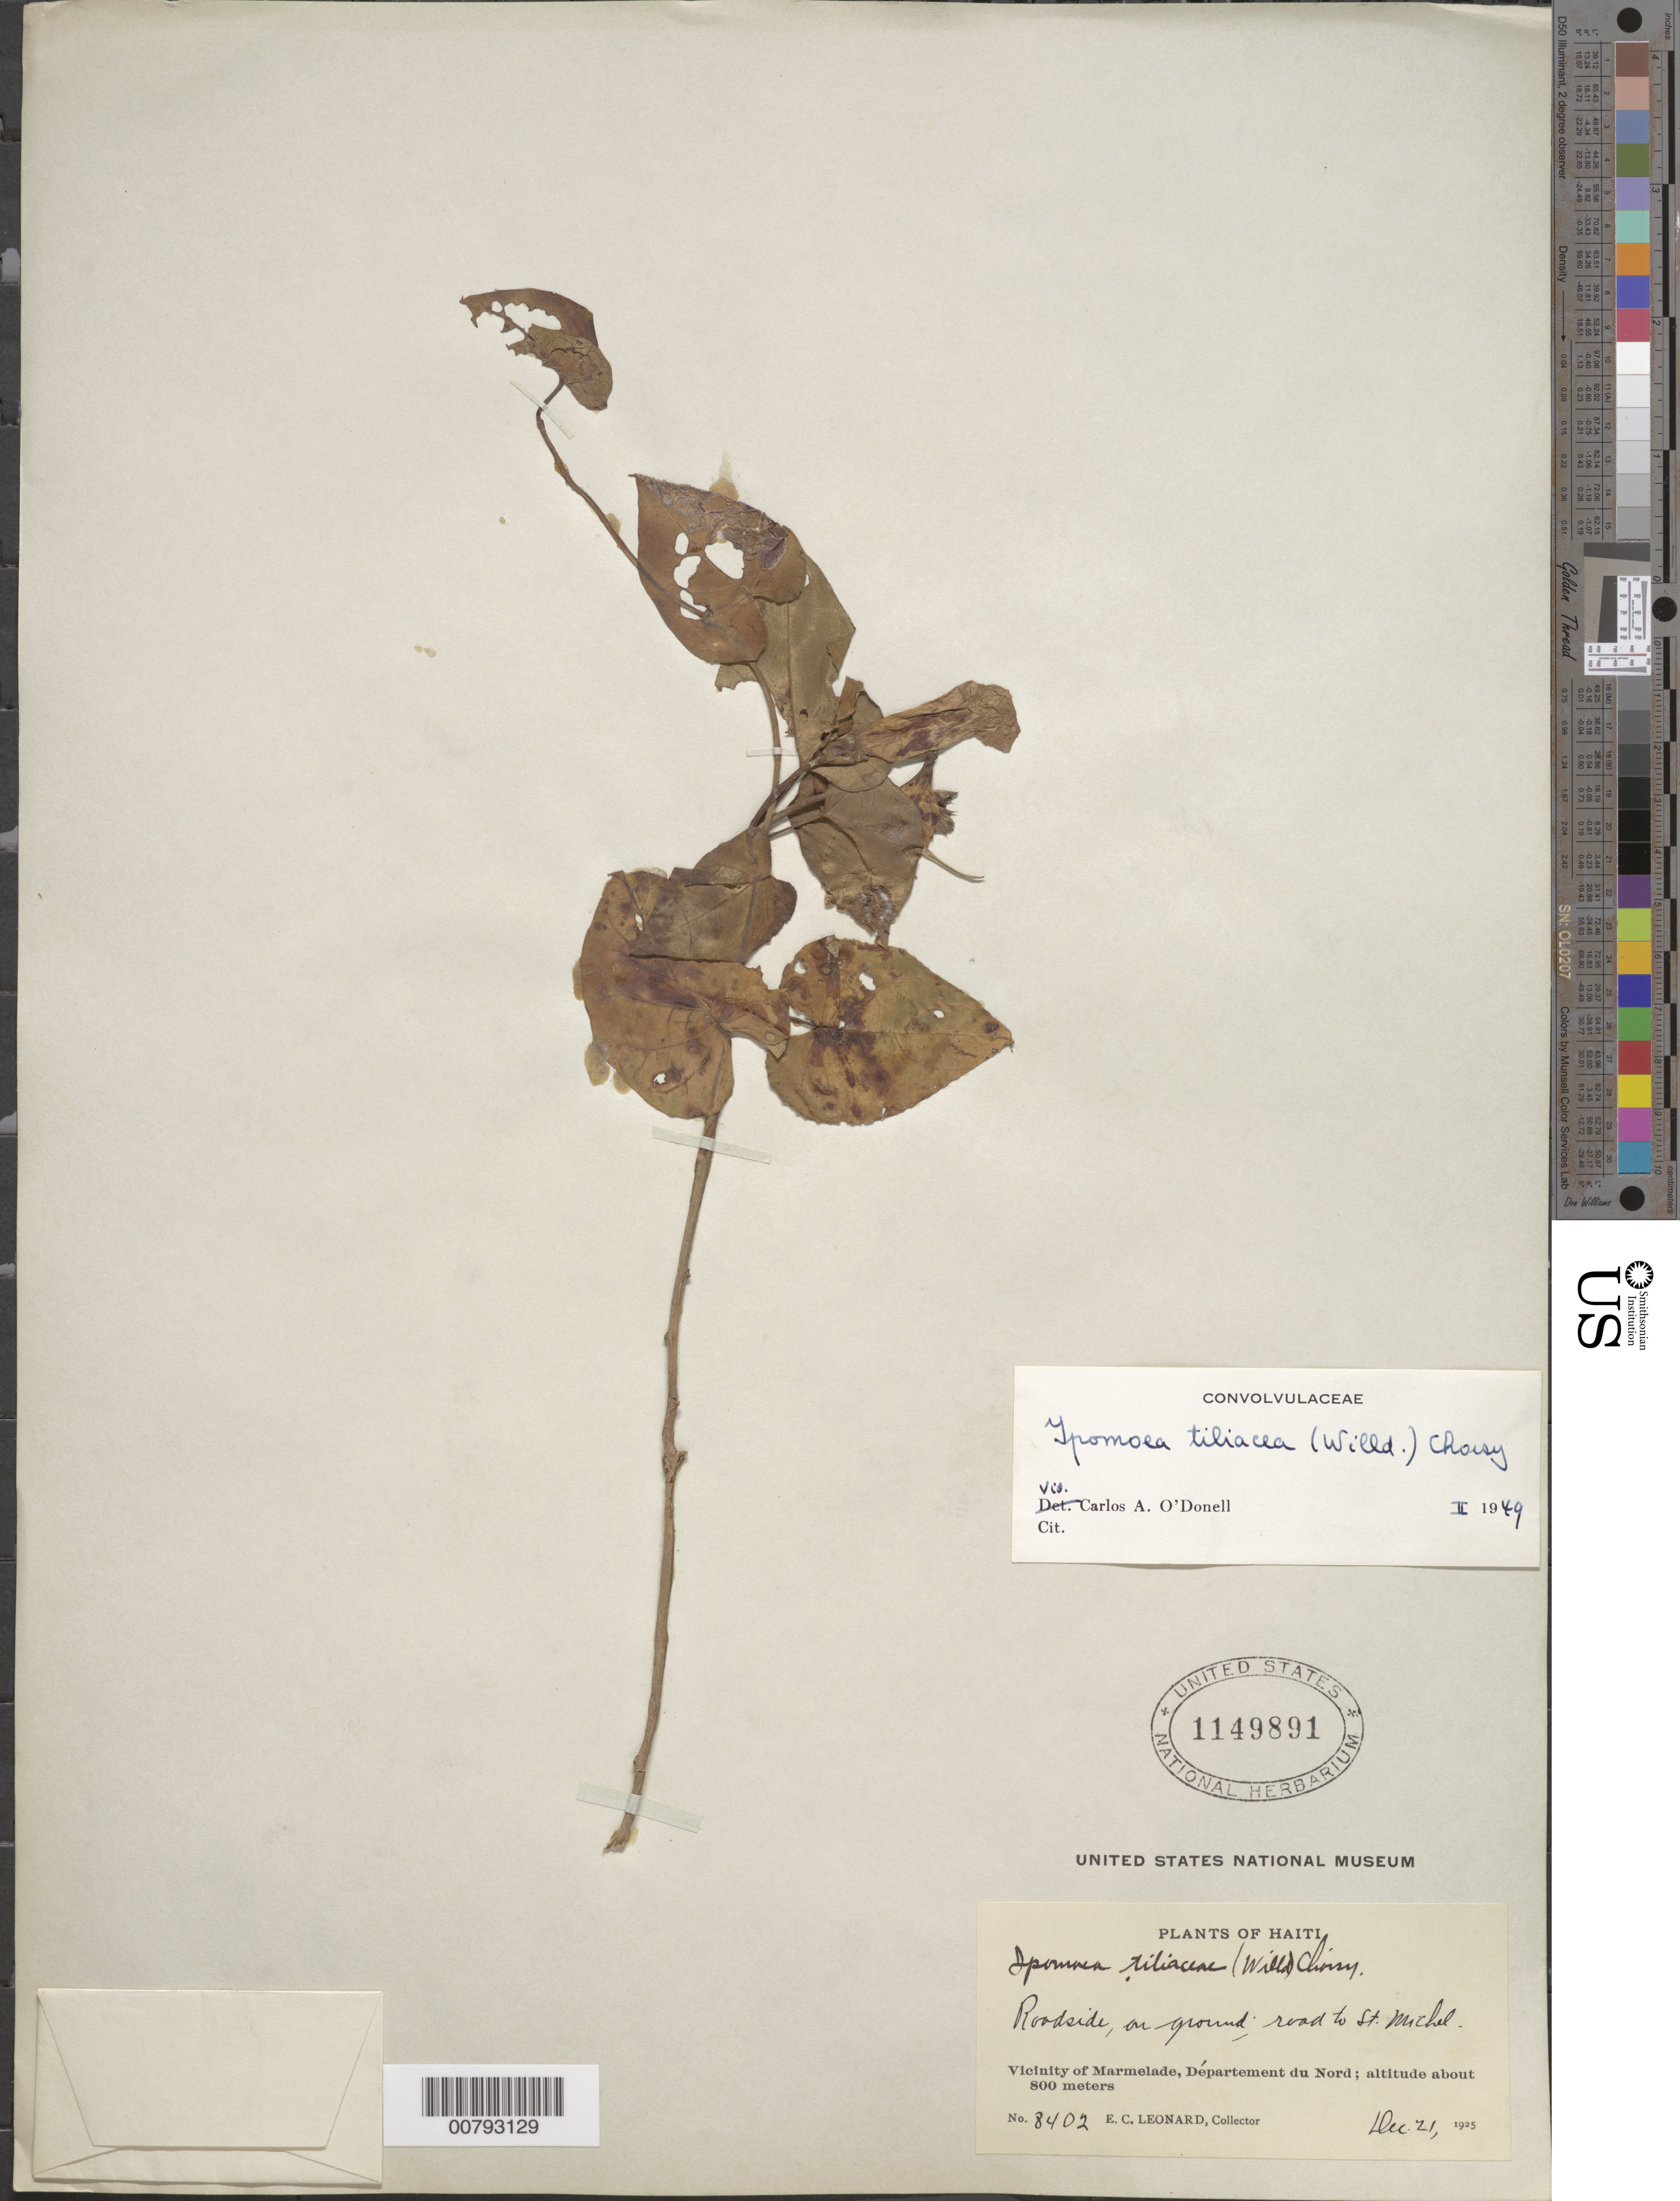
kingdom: Plantae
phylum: Tracheophyta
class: Magnoliopsida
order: Solanales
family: Convolvulaceae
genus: Ipomoea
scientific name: Ipomoea tiliacea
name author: (Willd.) Choisy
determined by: O'Donnell, C. A.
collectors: E. C. Leonard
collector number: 8402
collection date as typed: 21 Dec 1925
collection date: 1925-12-21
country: Haiti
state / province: Nord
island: Hispaniola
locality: Vicinity of Marmelade, road to St. Michel.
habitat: Roadside, on ground.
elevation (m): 800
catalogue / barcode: US 1149891